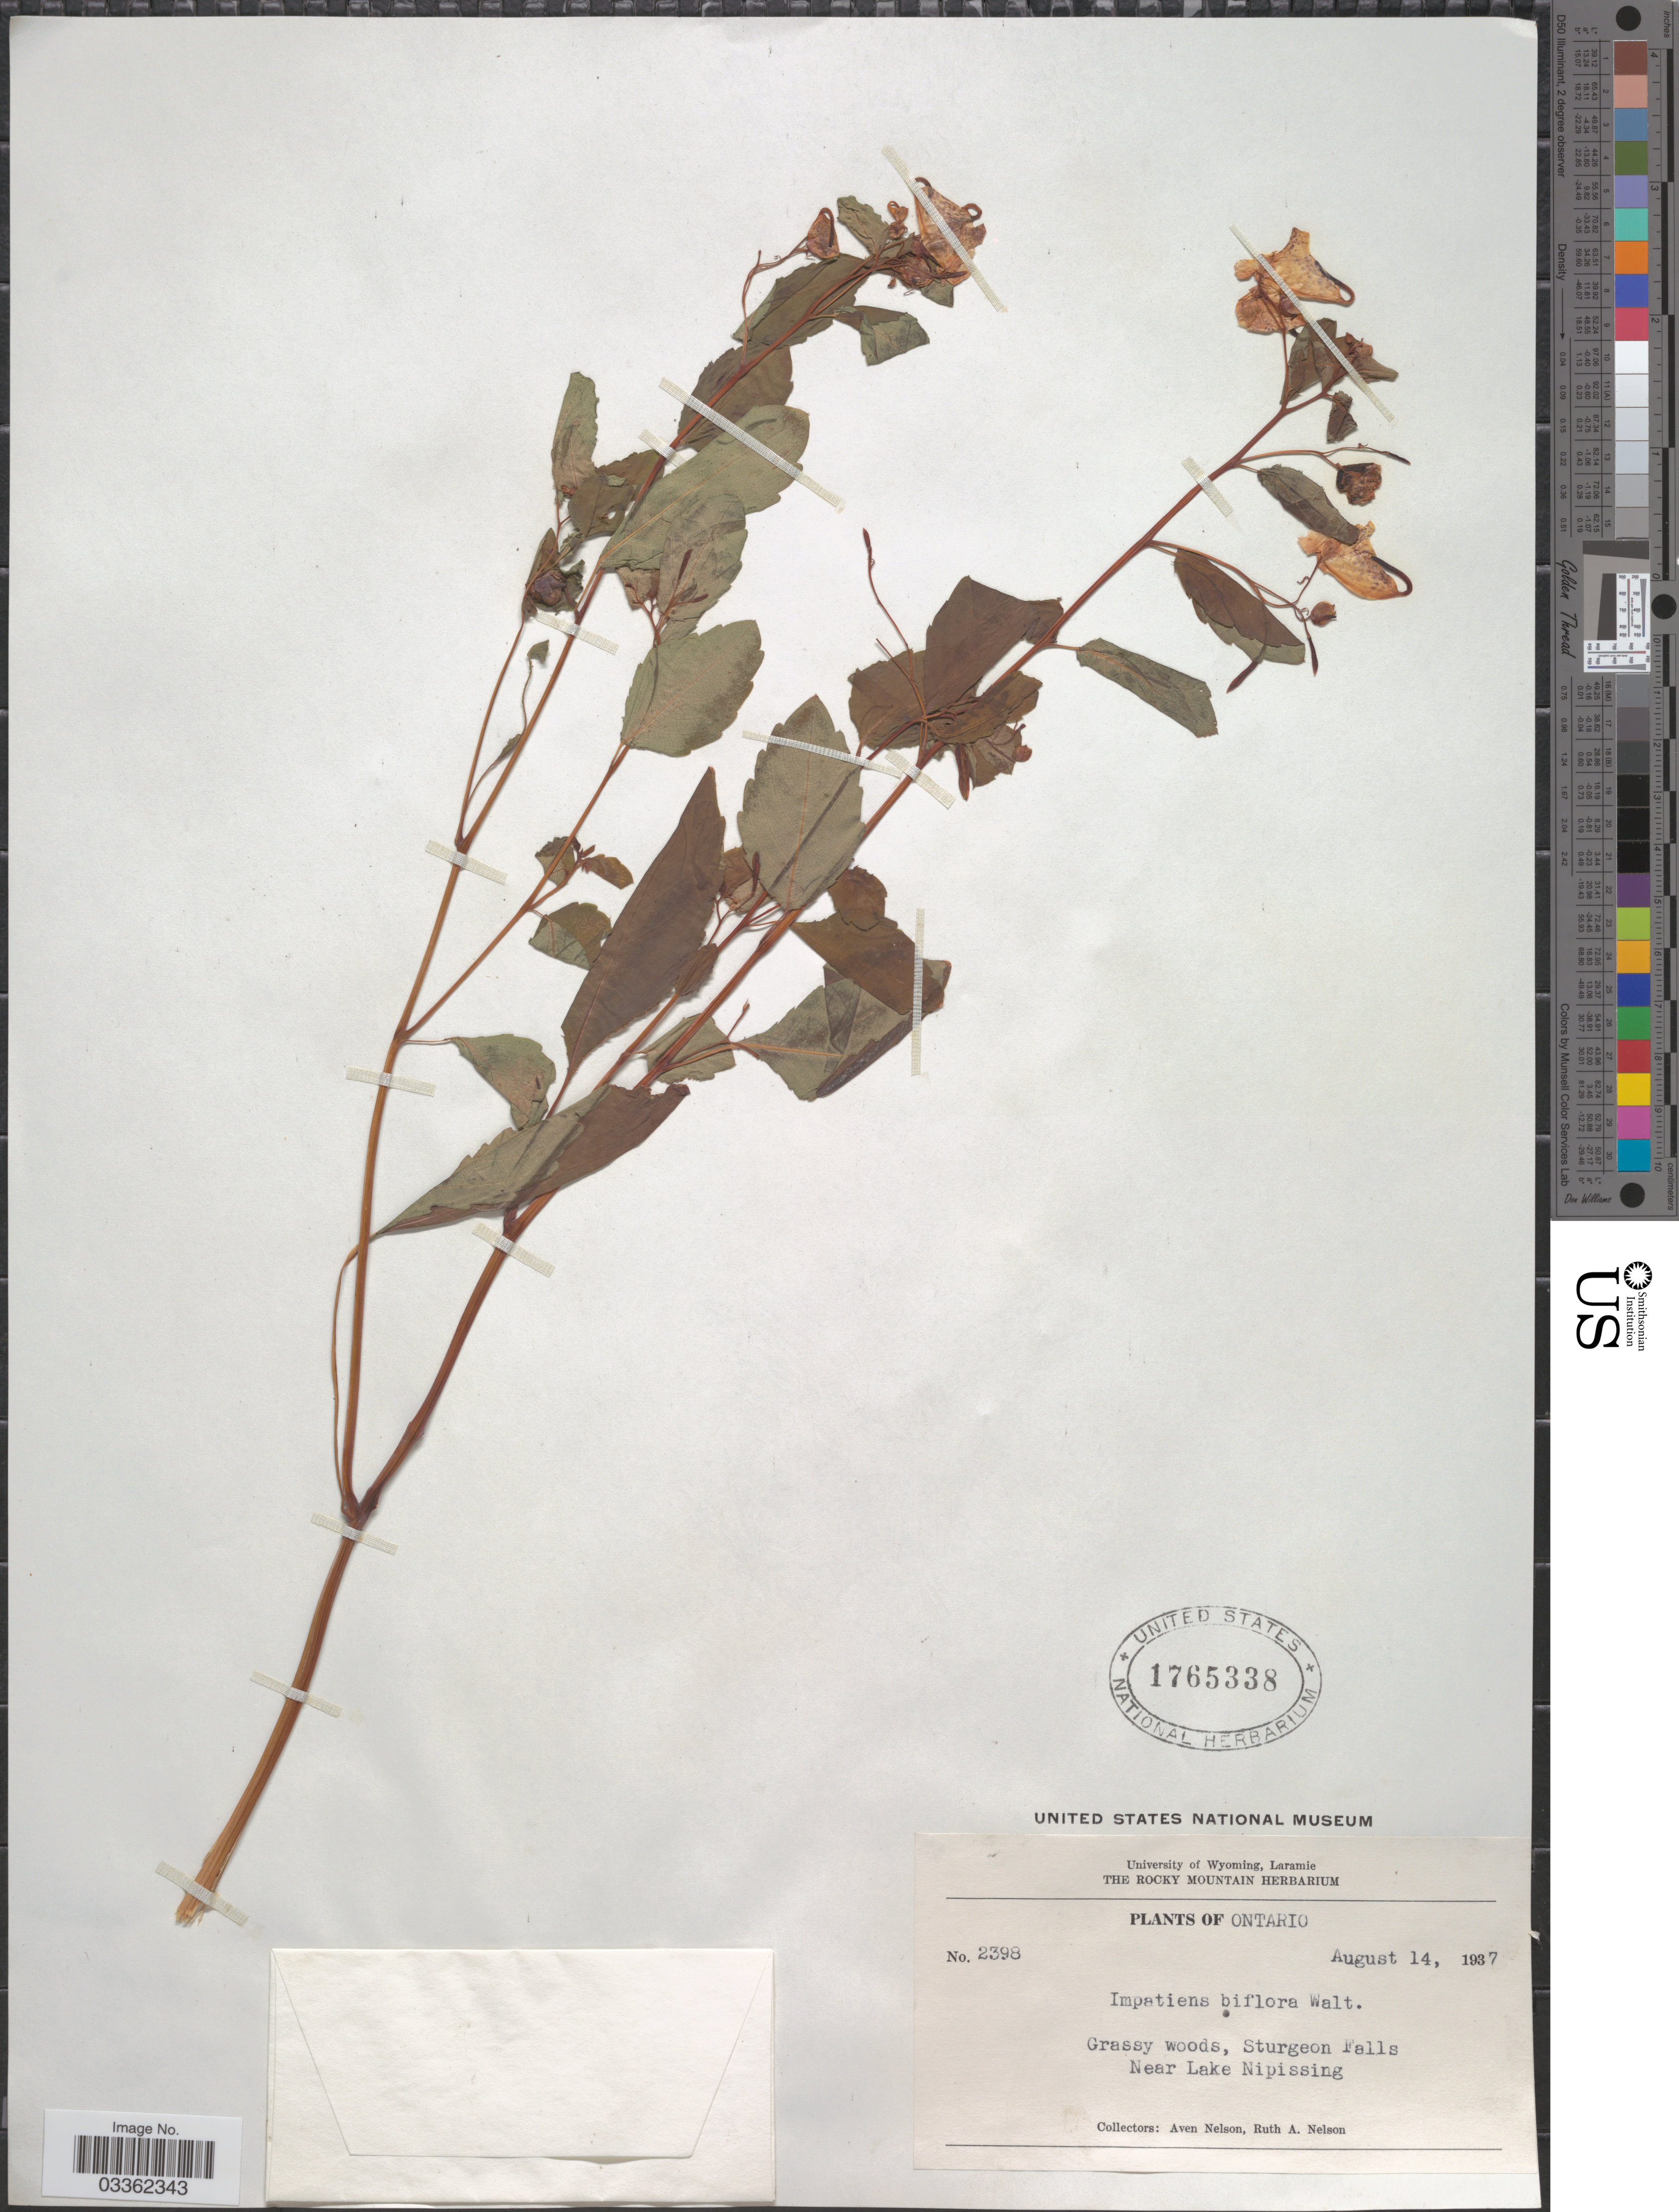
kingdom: Plantae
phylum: Tracheophyta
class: Magnoliopsida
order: Ericales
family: Balsaminaceae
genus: Impatiens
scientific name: Impatiens capensis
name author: Meerb.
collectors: A. Nelson & R. A. Nelson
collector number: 2398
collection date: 1937-08-14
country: Canada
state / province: Ontario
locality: Sturgeon Falls, Near Lake Nipissing.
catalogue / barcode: US 1765338